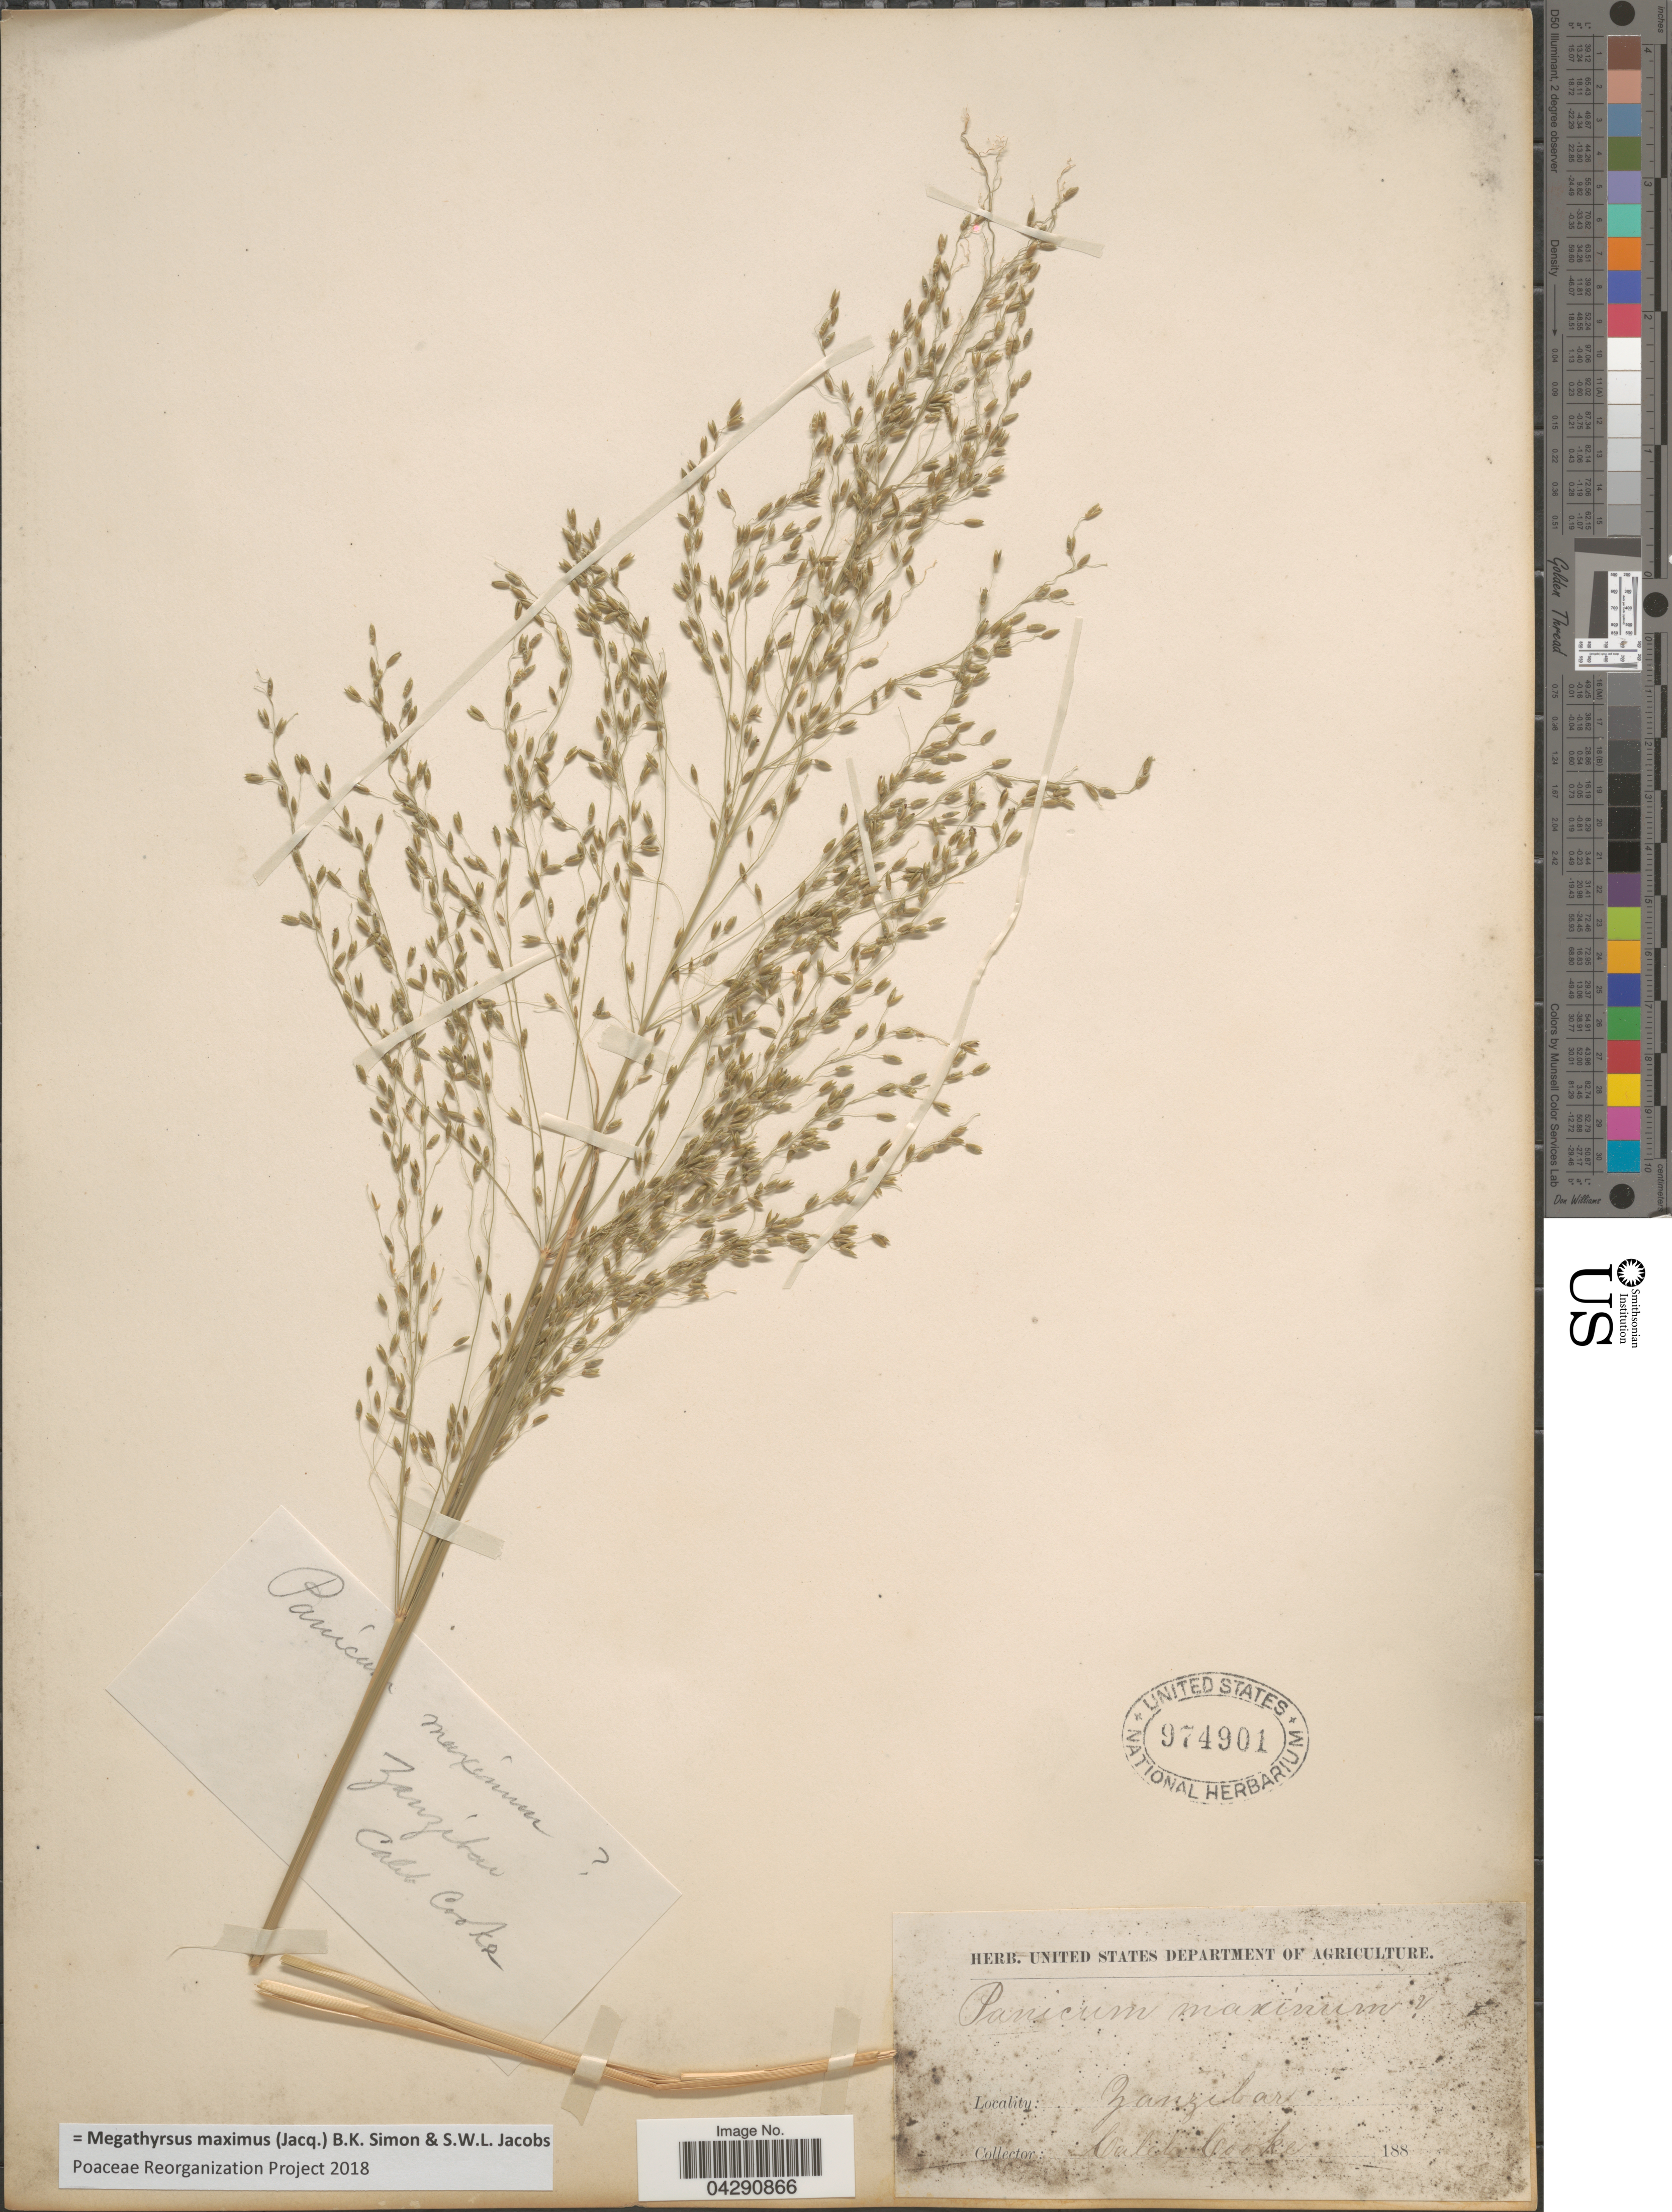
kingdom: Plantae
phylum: Tracheophyta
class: Liliopsida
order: Poales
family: Poaceae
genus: Megathyrsus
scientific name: Megathyrsus maximus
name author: (Jacq.) B.K. Simon & S.W.L. Jacobs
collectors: C. M. Cooke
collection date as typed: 188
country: Tanzania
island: Zanzibar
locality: Zanzibar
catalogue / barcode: US 974901